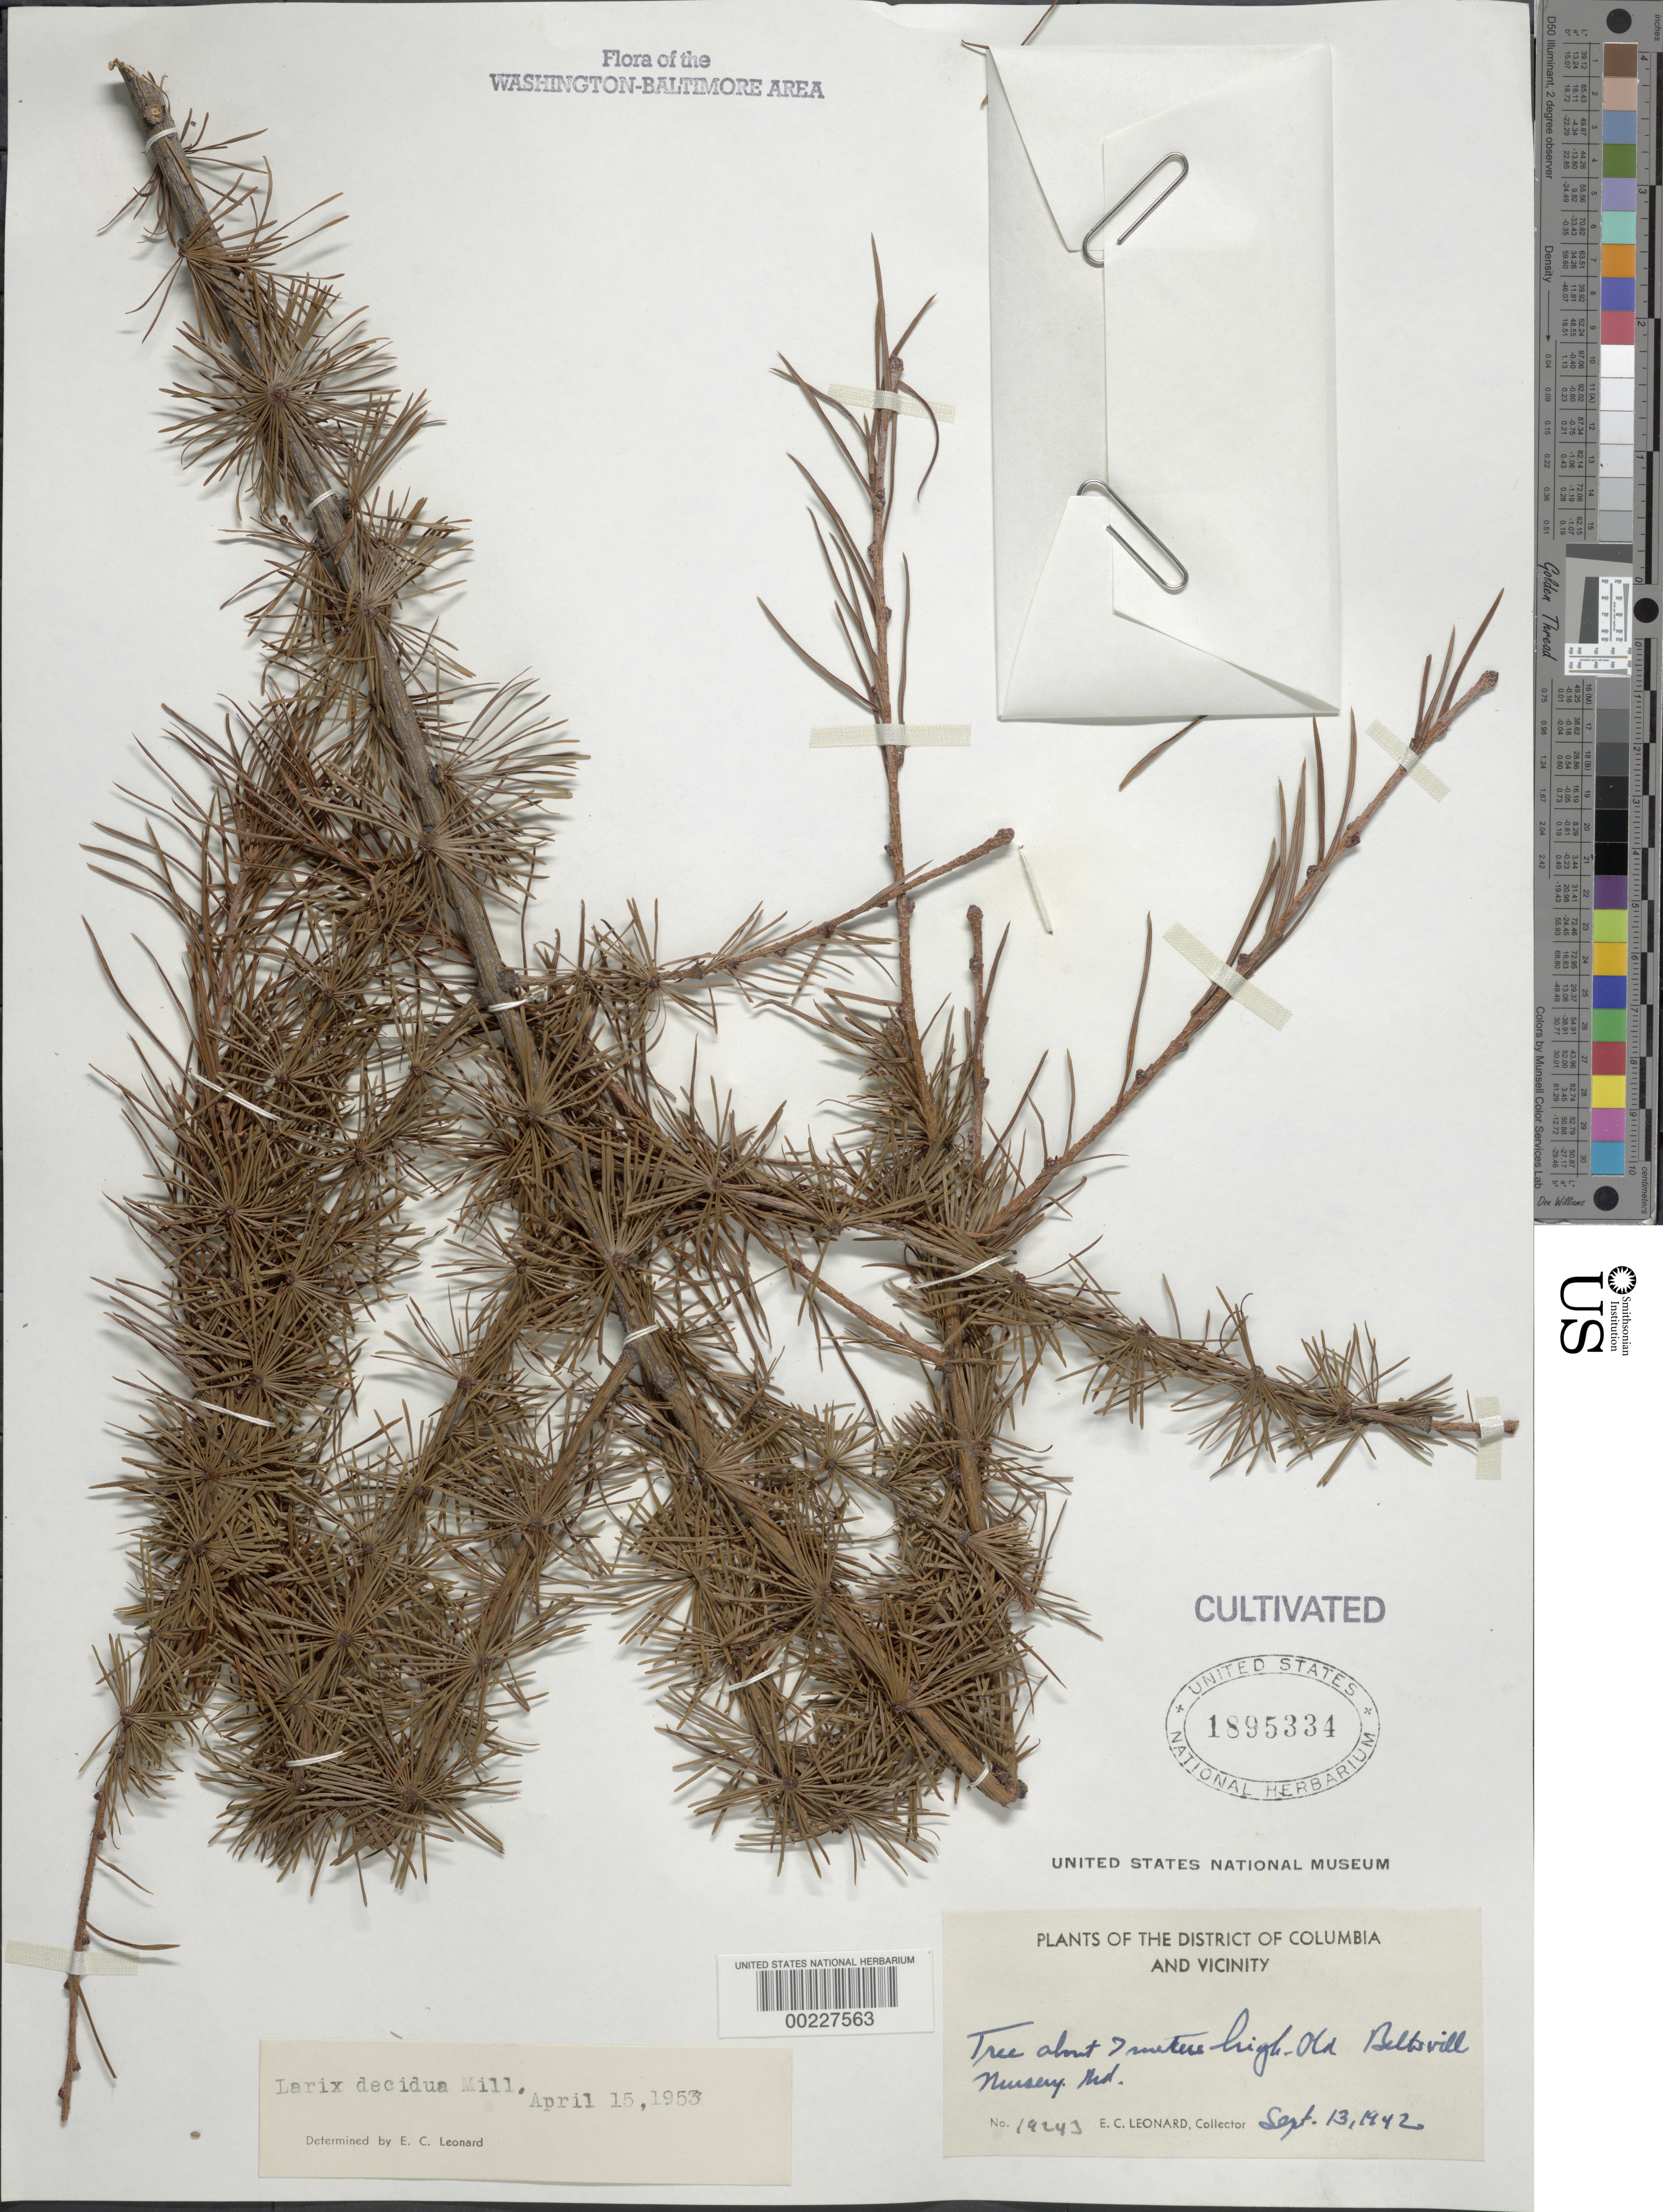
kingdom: Plantae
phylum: Tracheophyta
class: Pinopsida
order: Pinales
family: Pinaceae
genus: Larix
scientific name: Larix decidua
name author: Mill.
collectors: E. C. Leonard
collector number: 19243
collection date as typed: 13 Sep 1942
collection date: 1942-09-13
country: United States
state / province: Maryland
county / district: Prince George's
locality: Old Beltsville Nursery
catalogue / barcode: US 1895334